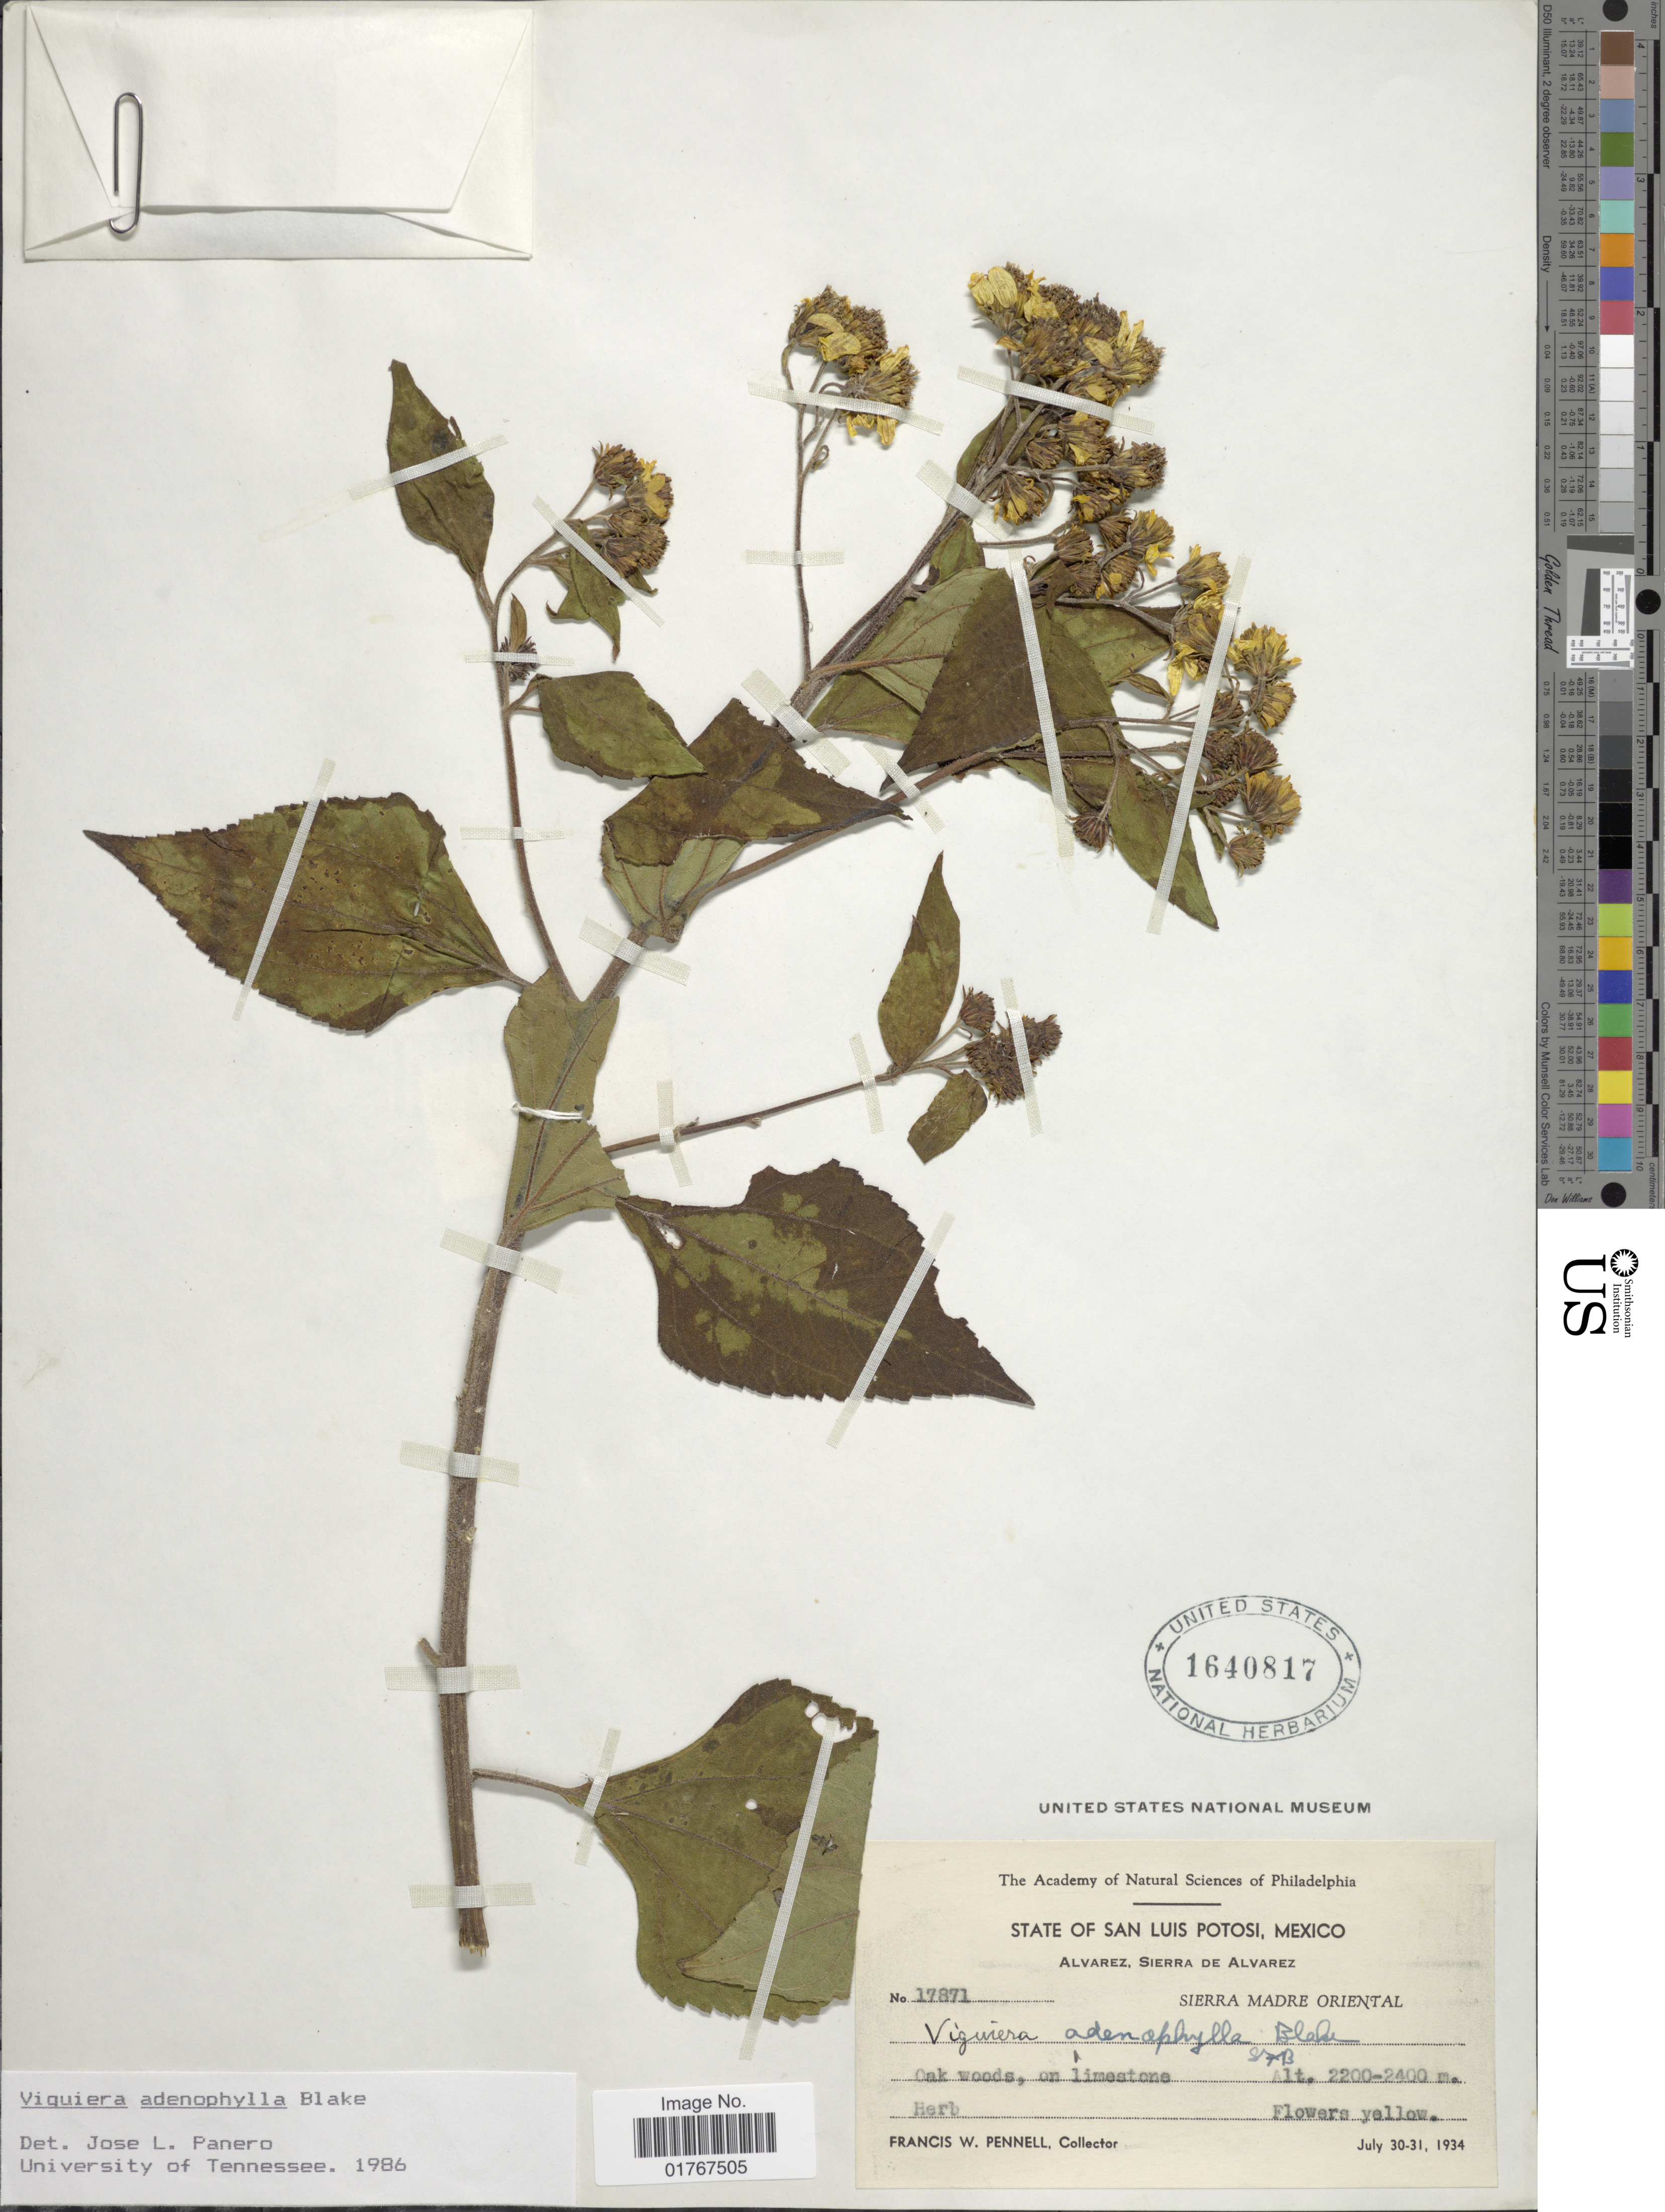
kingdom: Plantae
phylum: Tracheophyta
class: Magnoliopsida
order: Asterales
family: Asteraceae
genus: Viguiera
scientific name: Viguiera adenophylla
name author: S.F. Blake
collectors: F. W. Pennell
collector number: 17871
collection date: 1934-07-30/1934-07-31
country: Mexico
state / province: San Luis Potosí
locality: Alvarez, Sierra de Alvarez, Sierra Madre Oriental, Oak woods, on limestone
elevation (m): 2200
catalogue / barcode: US 1640817